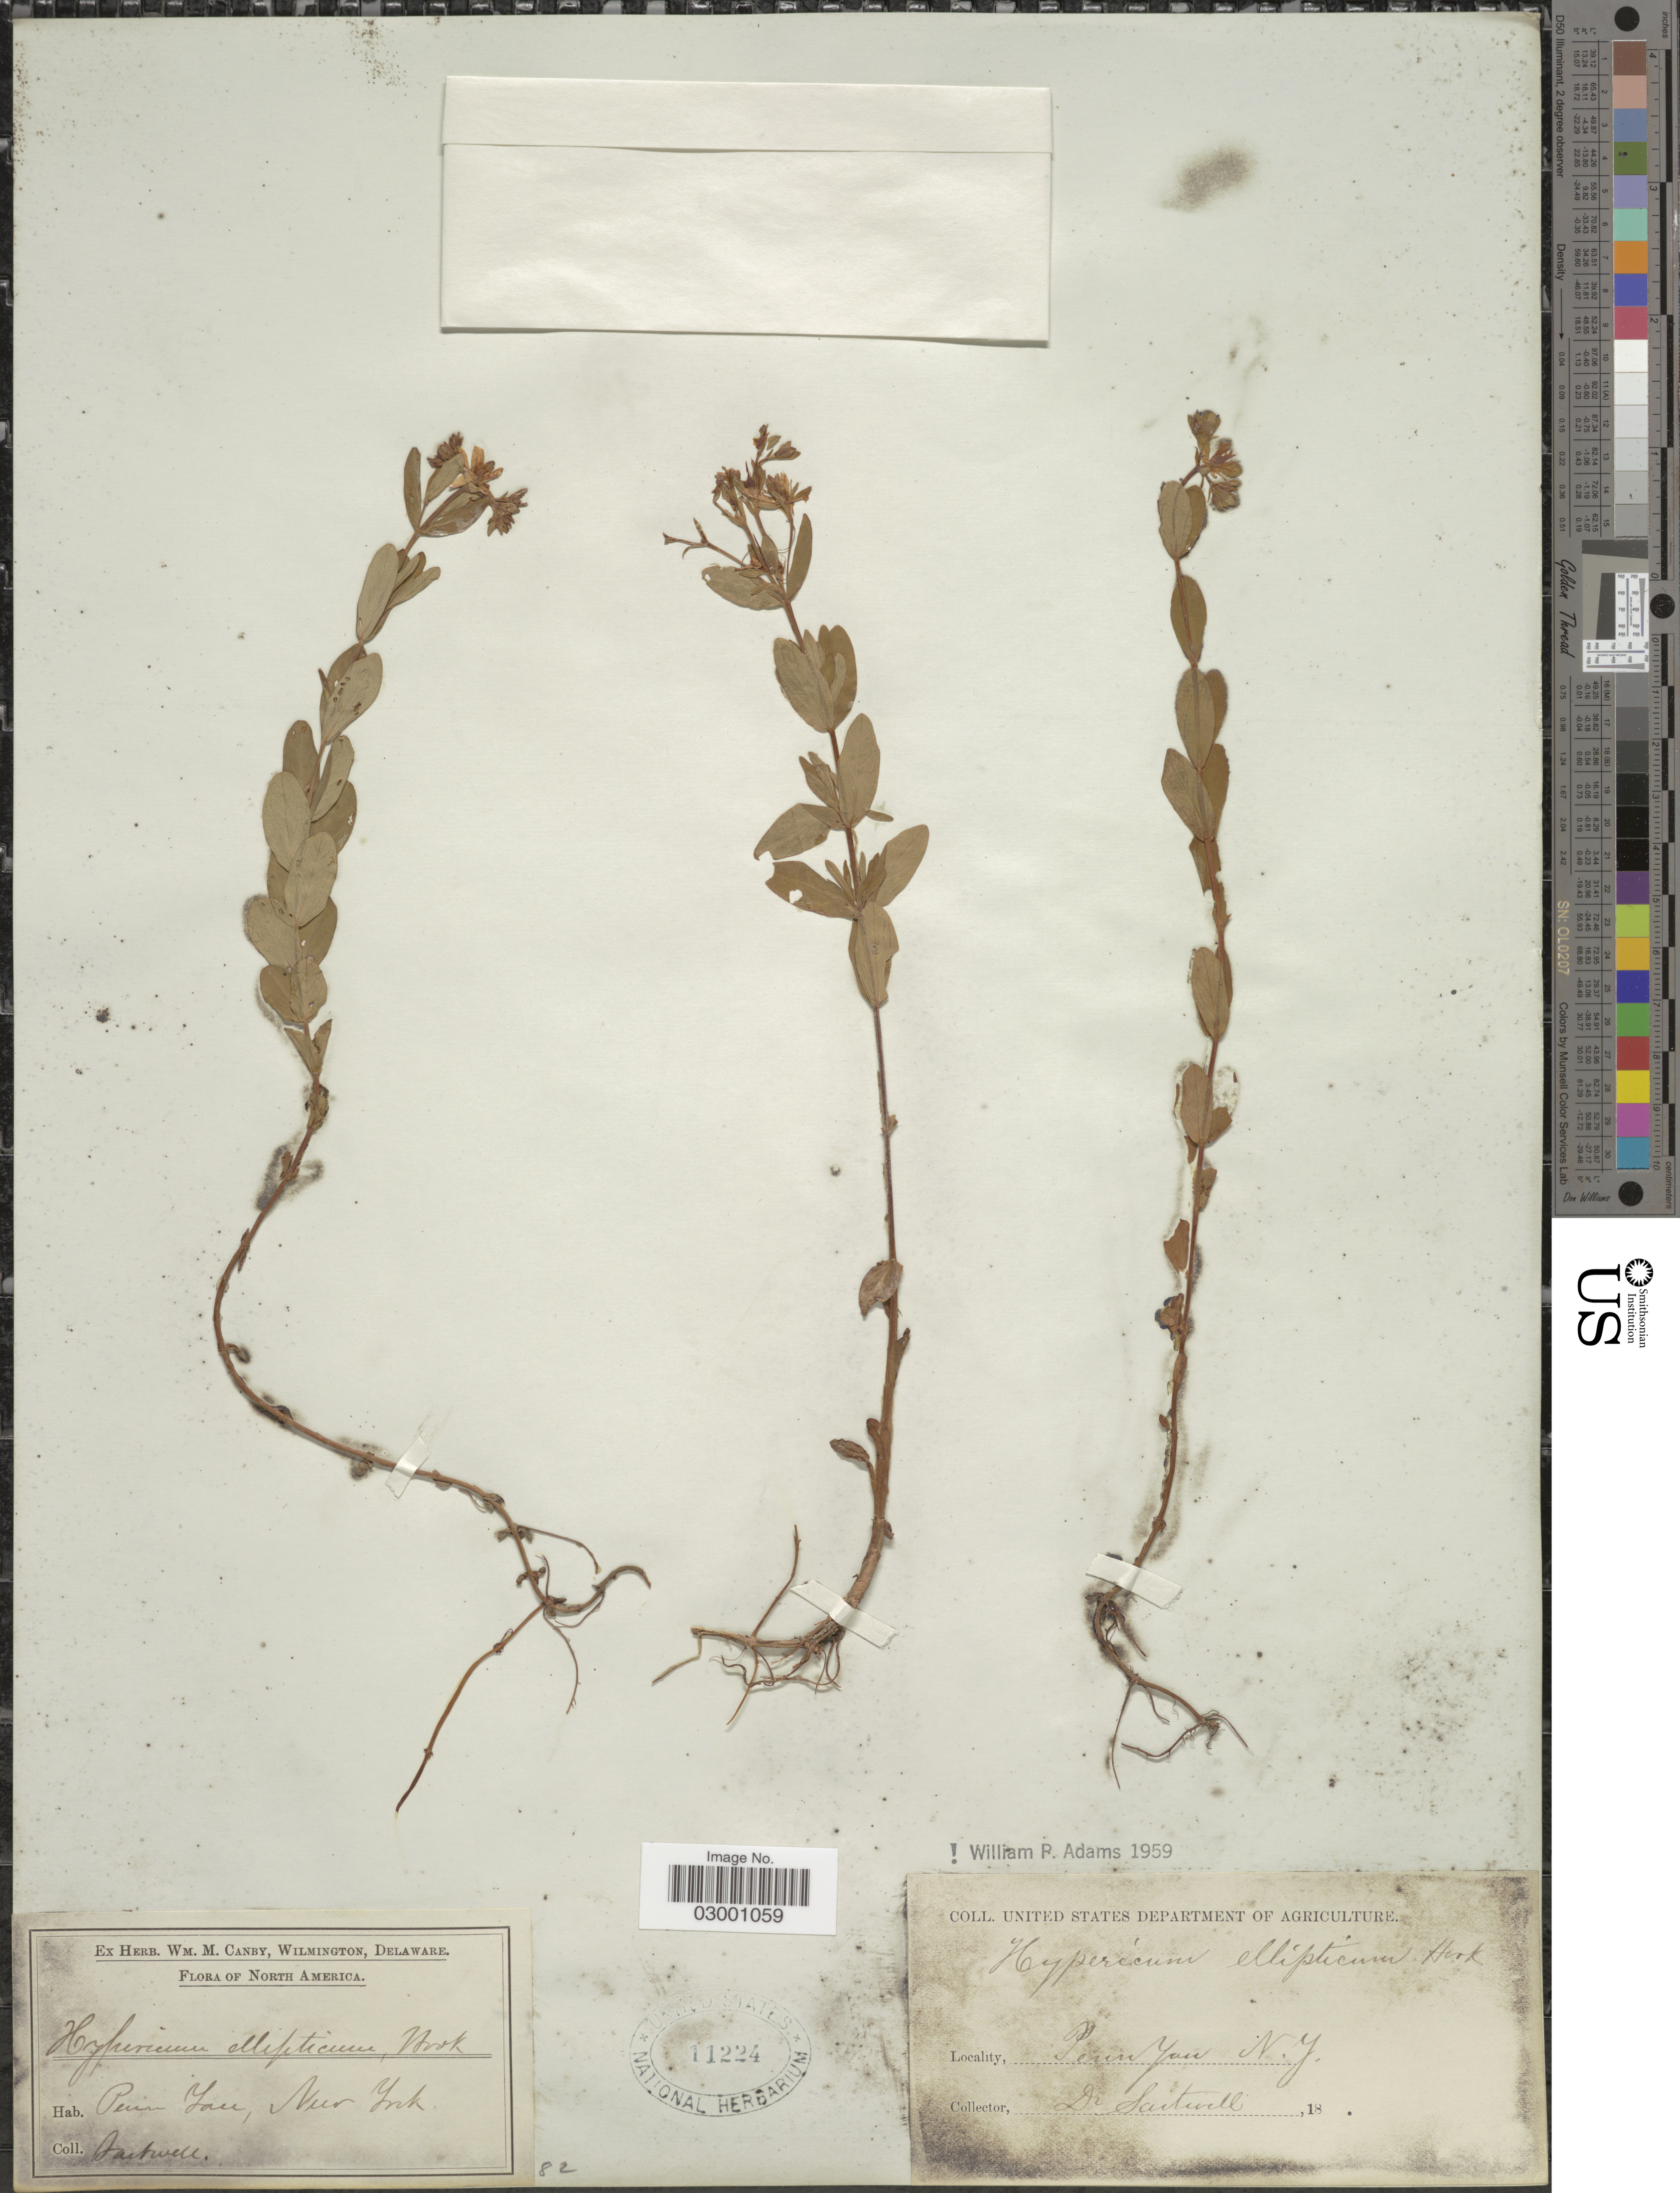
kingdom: Plantae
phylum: Tracheophyta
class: Magnoliopsida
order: Malpighiales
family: Hypericaceae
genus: Hypericum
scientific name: Hypericum ellipticum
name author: Hook.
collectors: Sartwell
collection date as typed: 18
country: United States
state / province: New York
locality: Penin Yan.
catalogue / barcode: US 11224